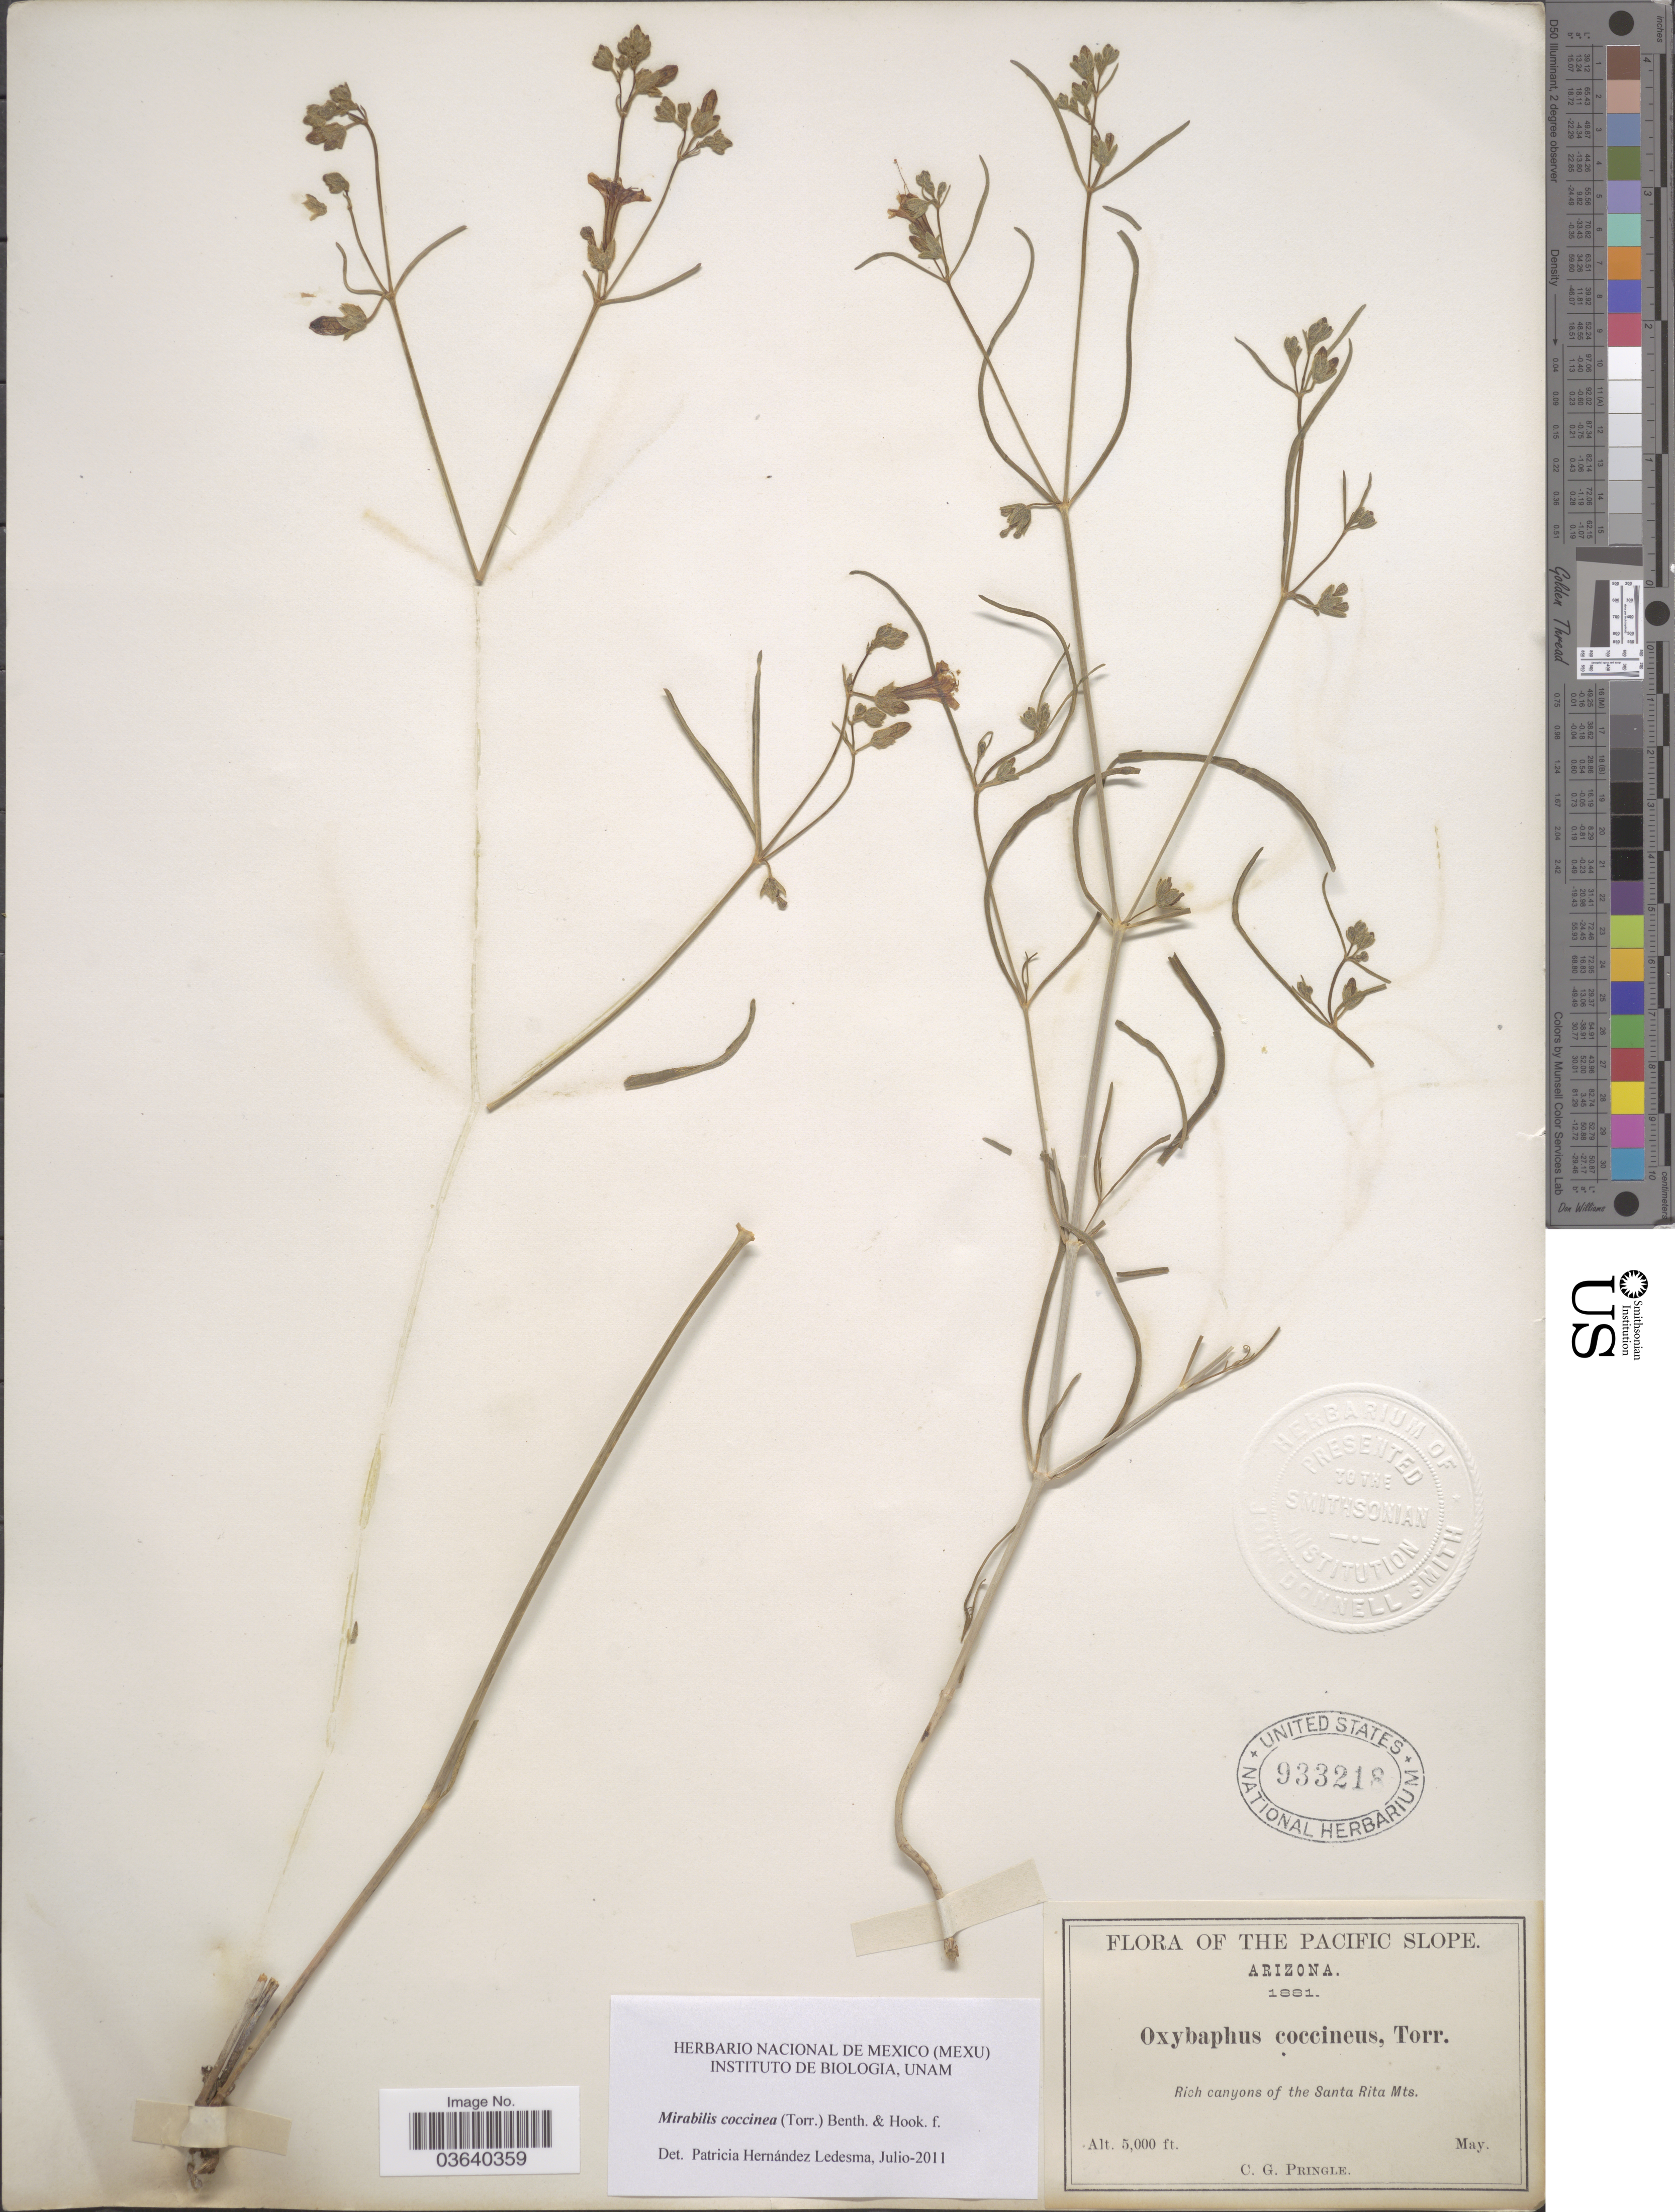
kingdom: Plantae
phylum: Tracheophyta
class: Magnoliopsida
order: Caryophyllales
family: Nyctaginaceae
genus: Mirabilis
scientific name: Mirabilis coccinea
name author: (Torr.) Benth. & Hook. f.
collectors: C. G. Pringle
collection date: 1881-05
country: United States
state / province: Arizona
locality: The Pacific Slope. Rich canyons of the Santa Rita Mts.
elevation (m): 1524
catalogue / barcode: US 933218